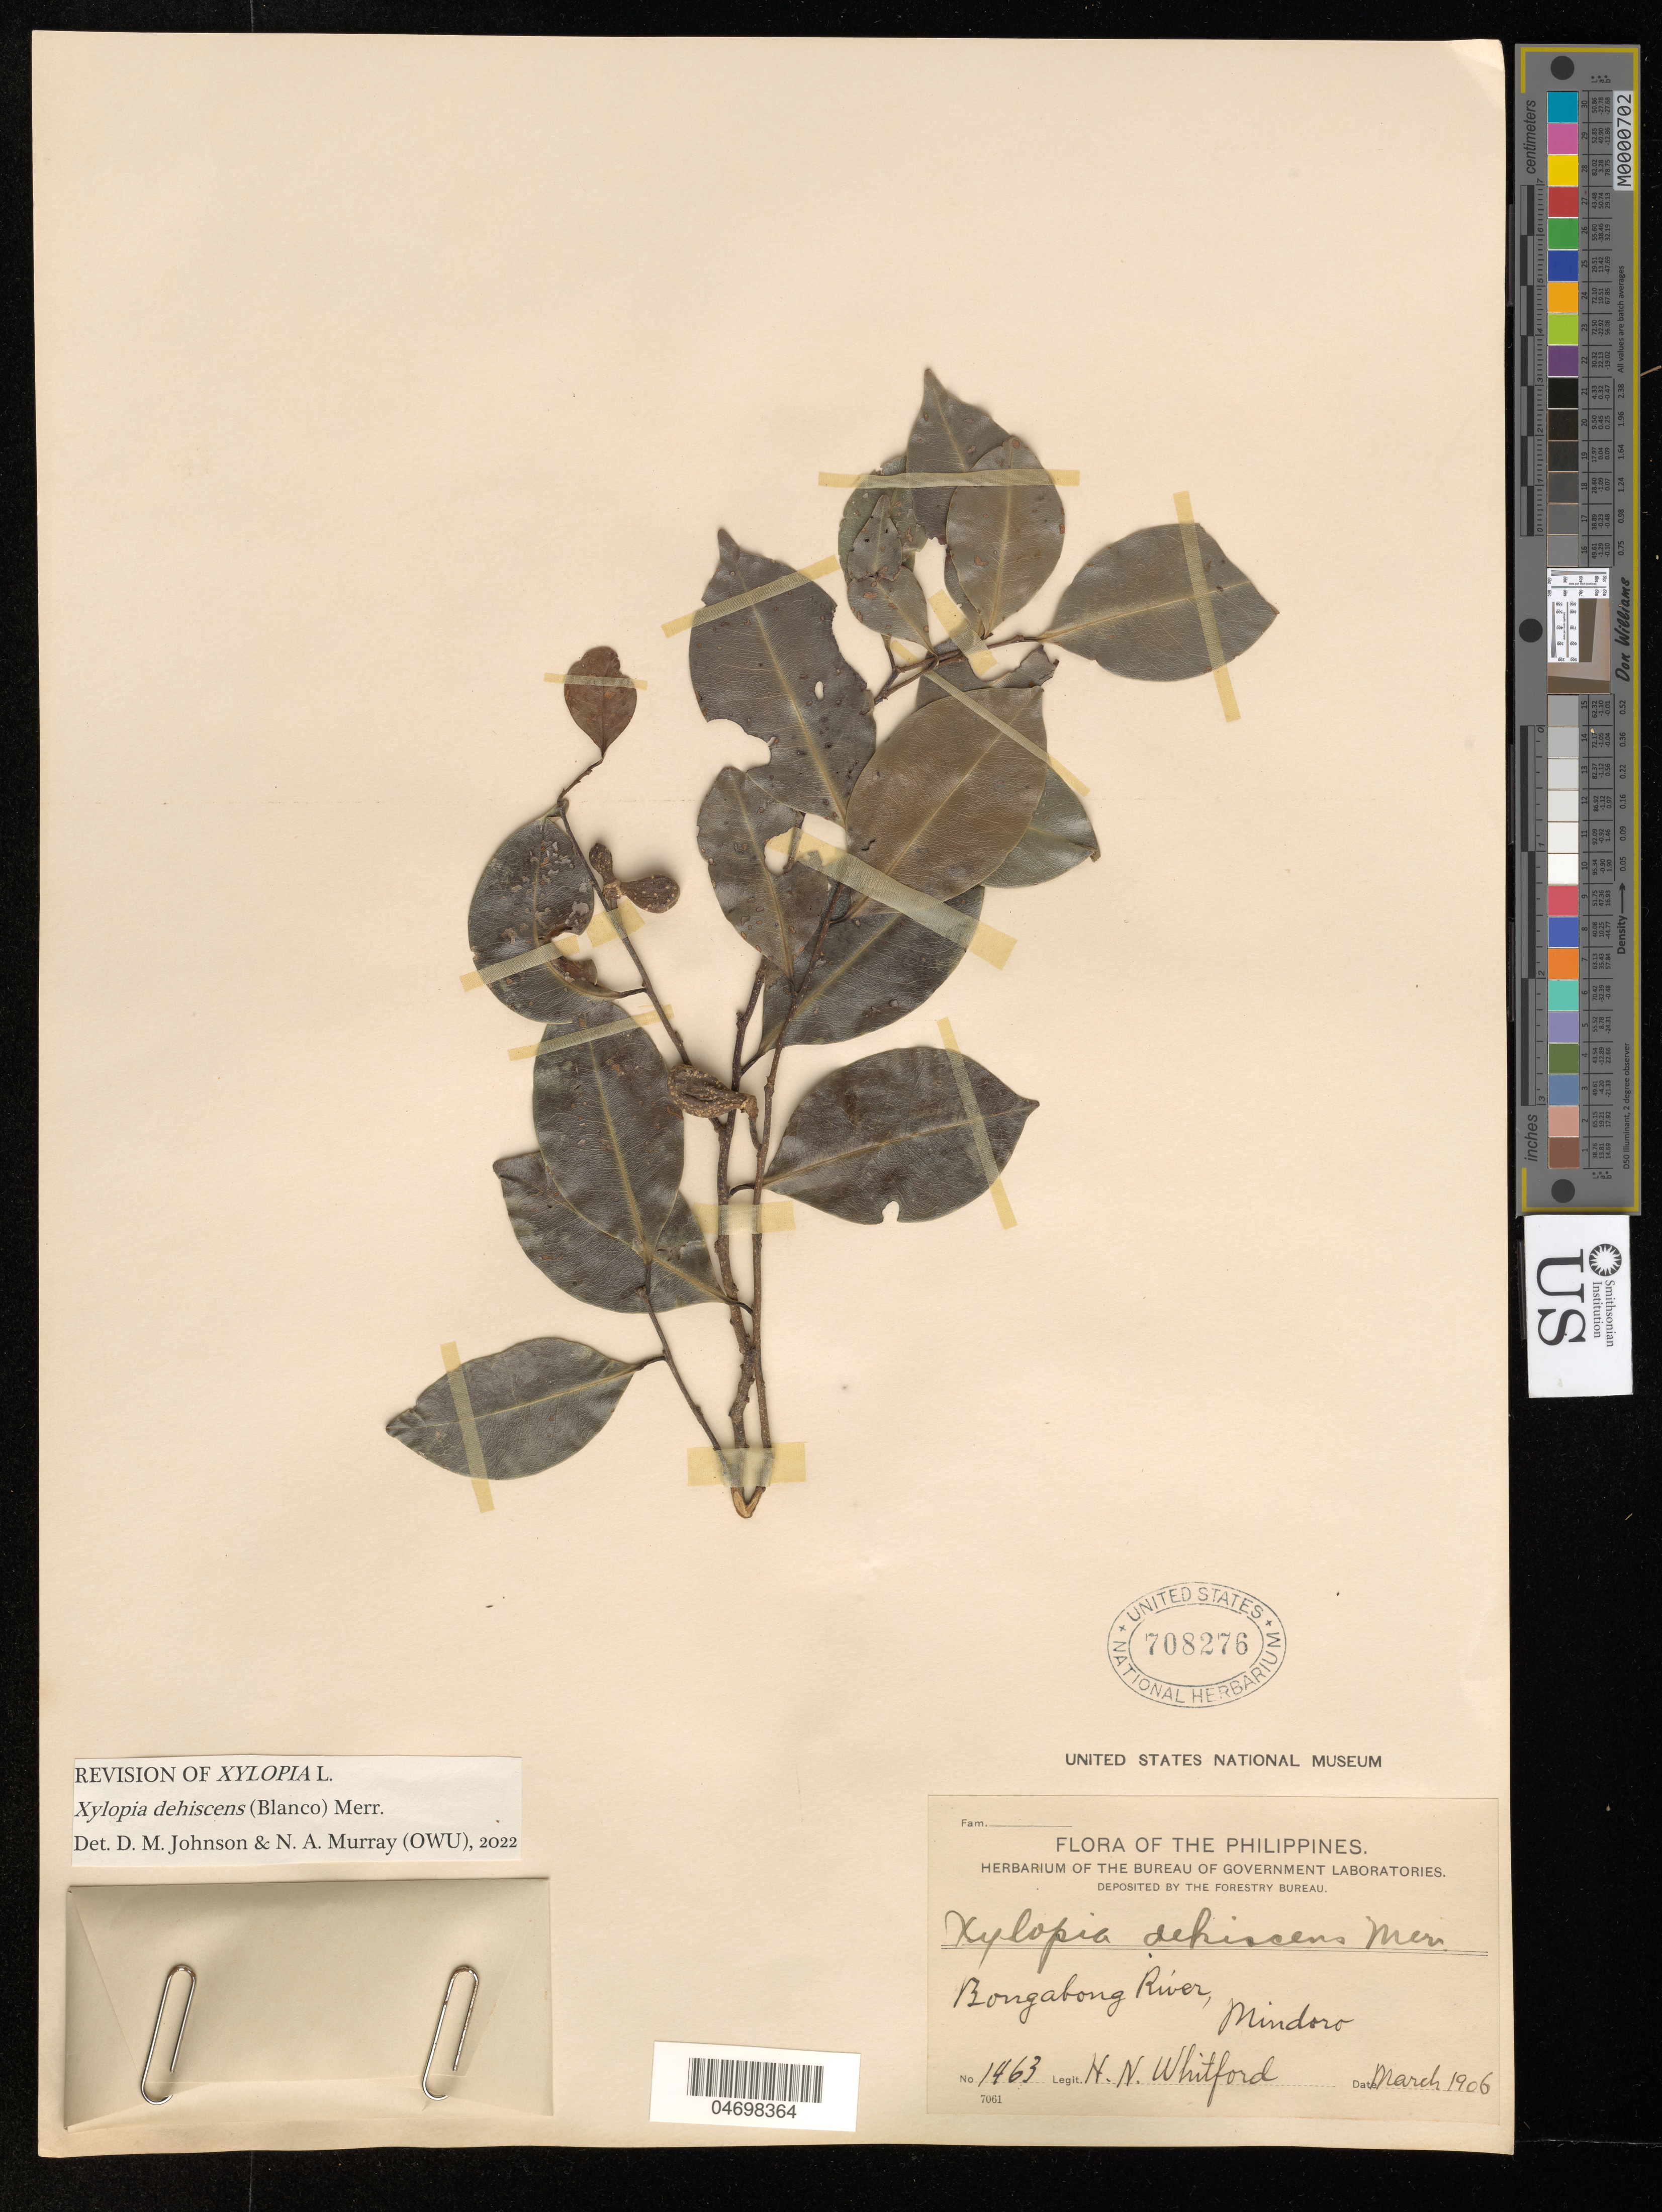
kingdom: Plantae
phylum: Tracheophyta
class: Magnoliopsida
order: Magnoliales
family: Annonaceae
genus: Xylopia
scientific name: Xylopia dehiscens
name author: (Blanco) Merr.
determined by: Johnson, D. M.; Murray, N. A.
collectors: H. N. Whitford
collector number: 1463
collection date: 1906-03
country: Philippines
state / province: Mimaropa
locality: Bongabong River, Mindoro.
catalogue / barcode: US 708276